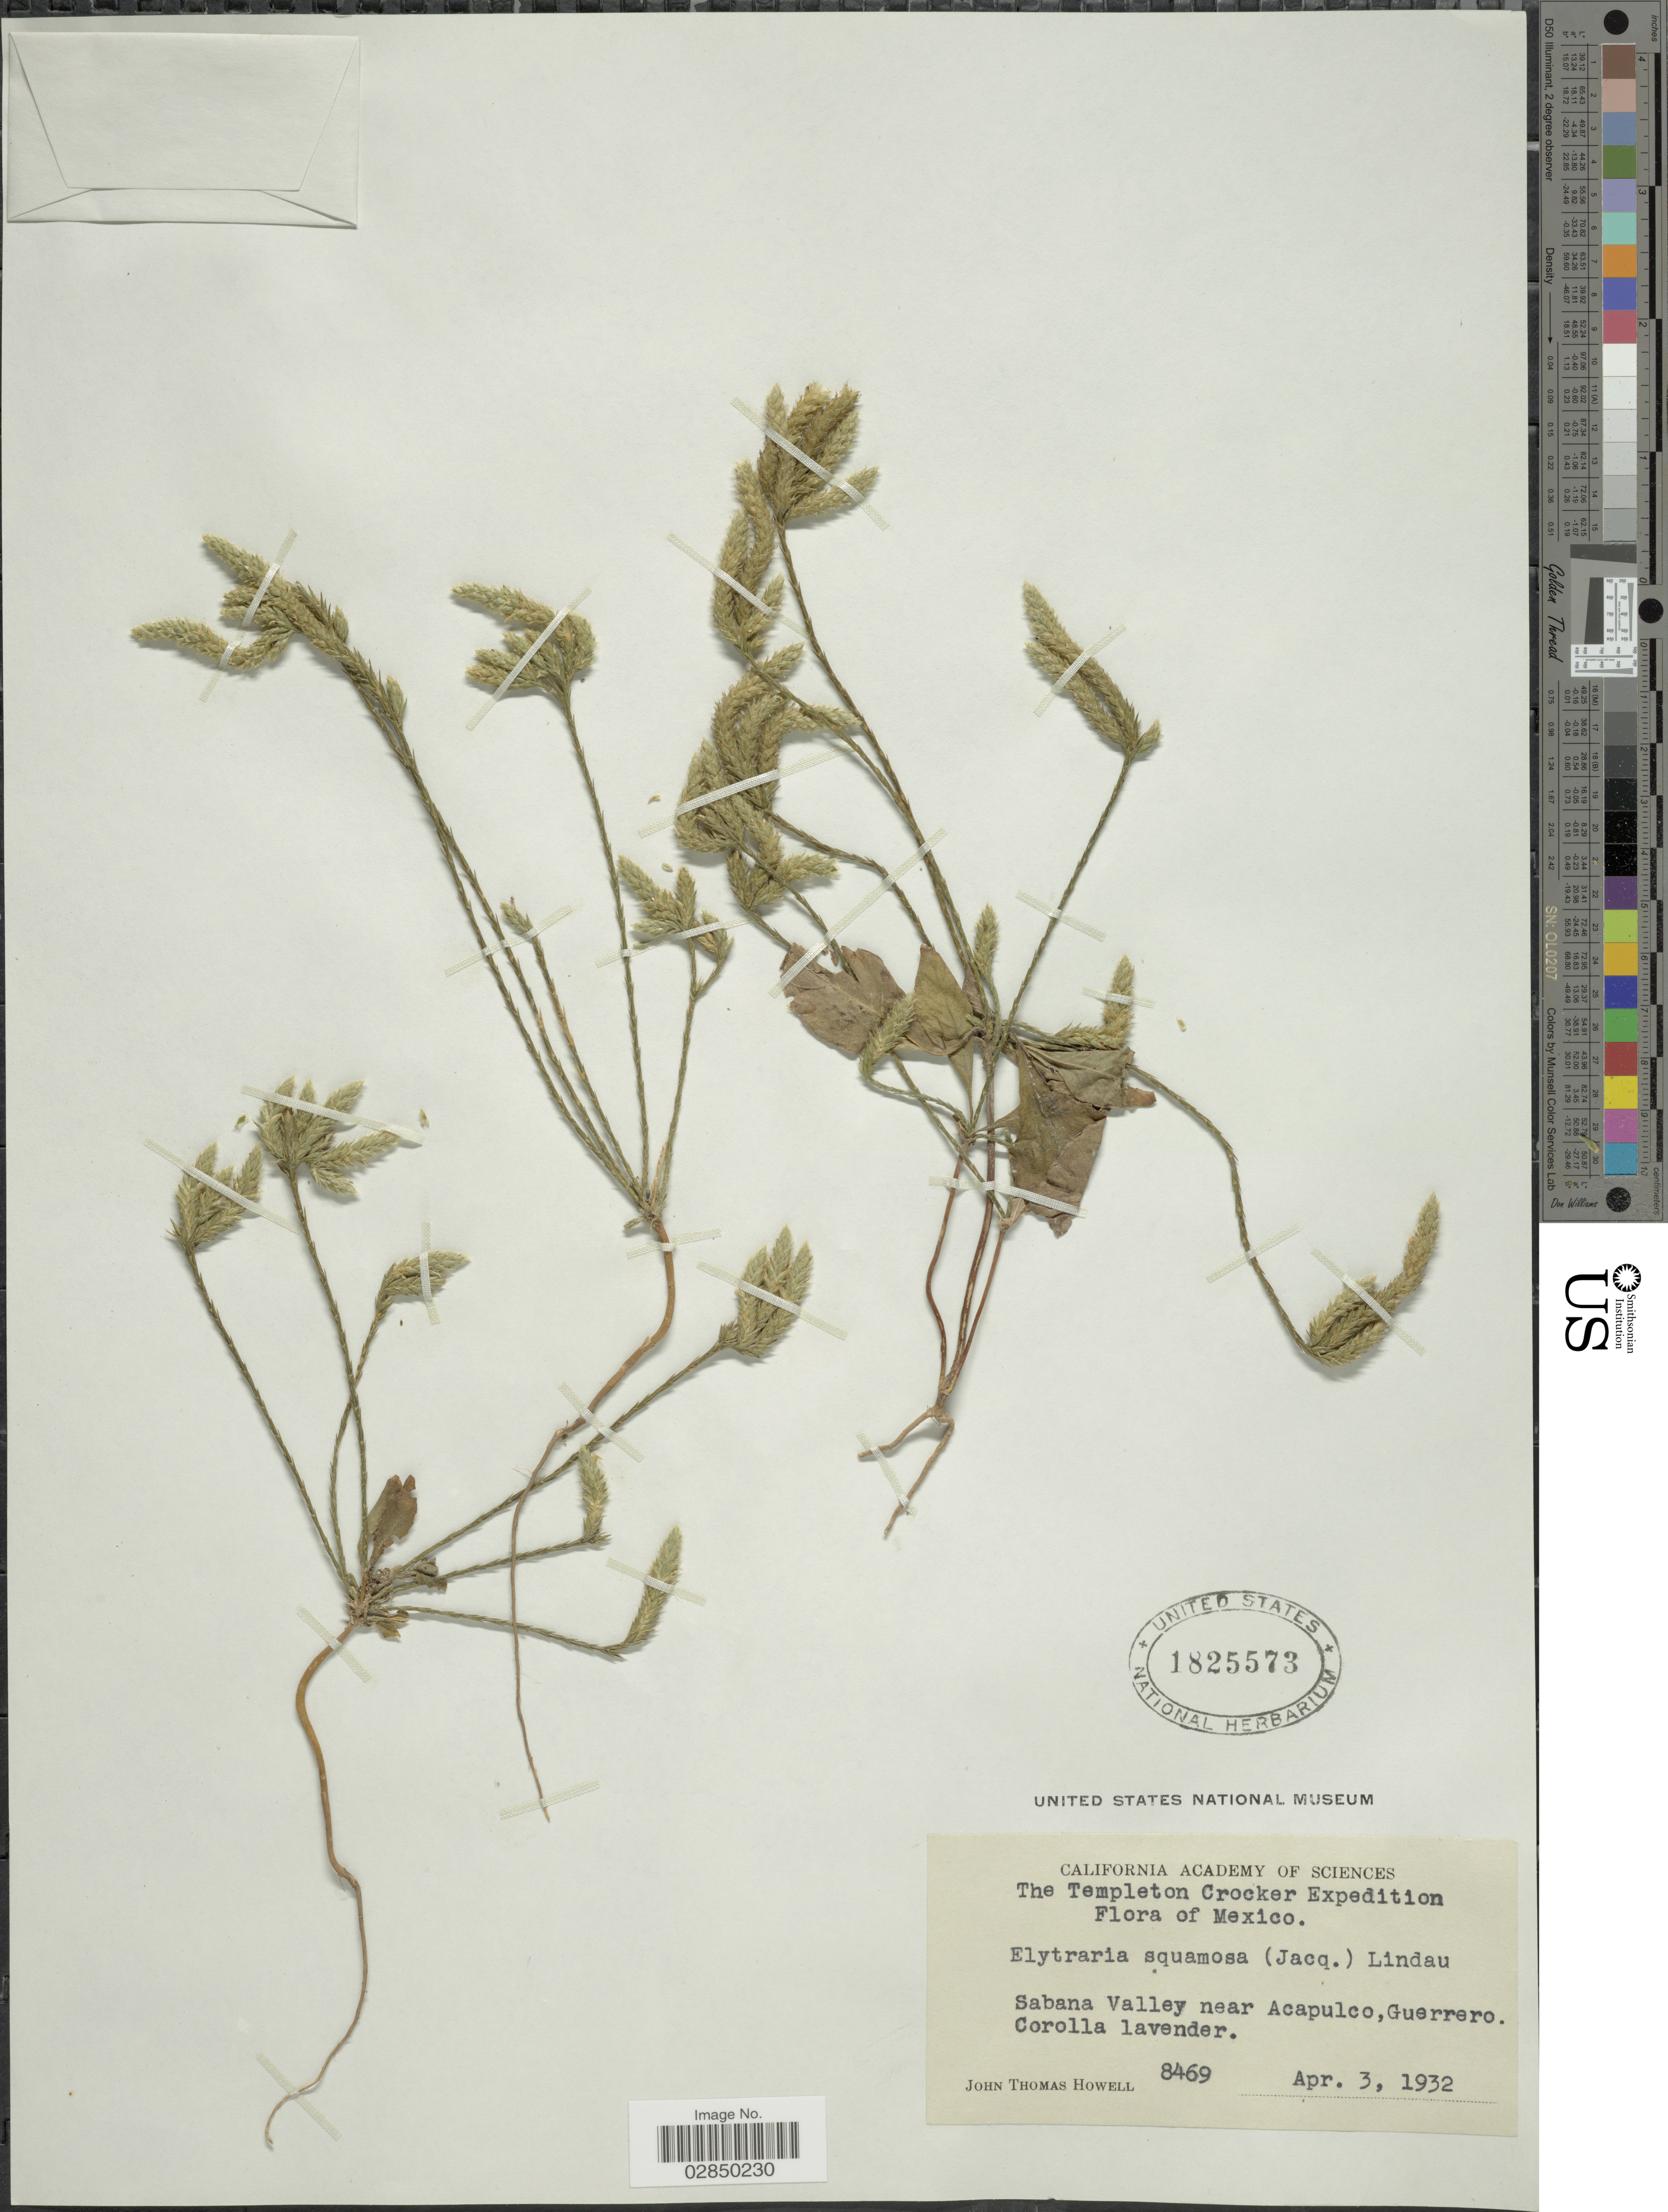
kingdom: Plantae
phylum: Tracheophyta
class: Magnoliopsida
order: Lamiales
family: Acanthaceae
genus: Elytraria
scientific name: Elytraria imbricata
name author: (Vahl) Pers.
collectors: J. T. Howell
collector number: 8469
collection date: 1932-04-03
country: Mexico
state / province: Guerrero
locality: Sabana Valley near Acapulco.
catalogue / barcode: US 1825573